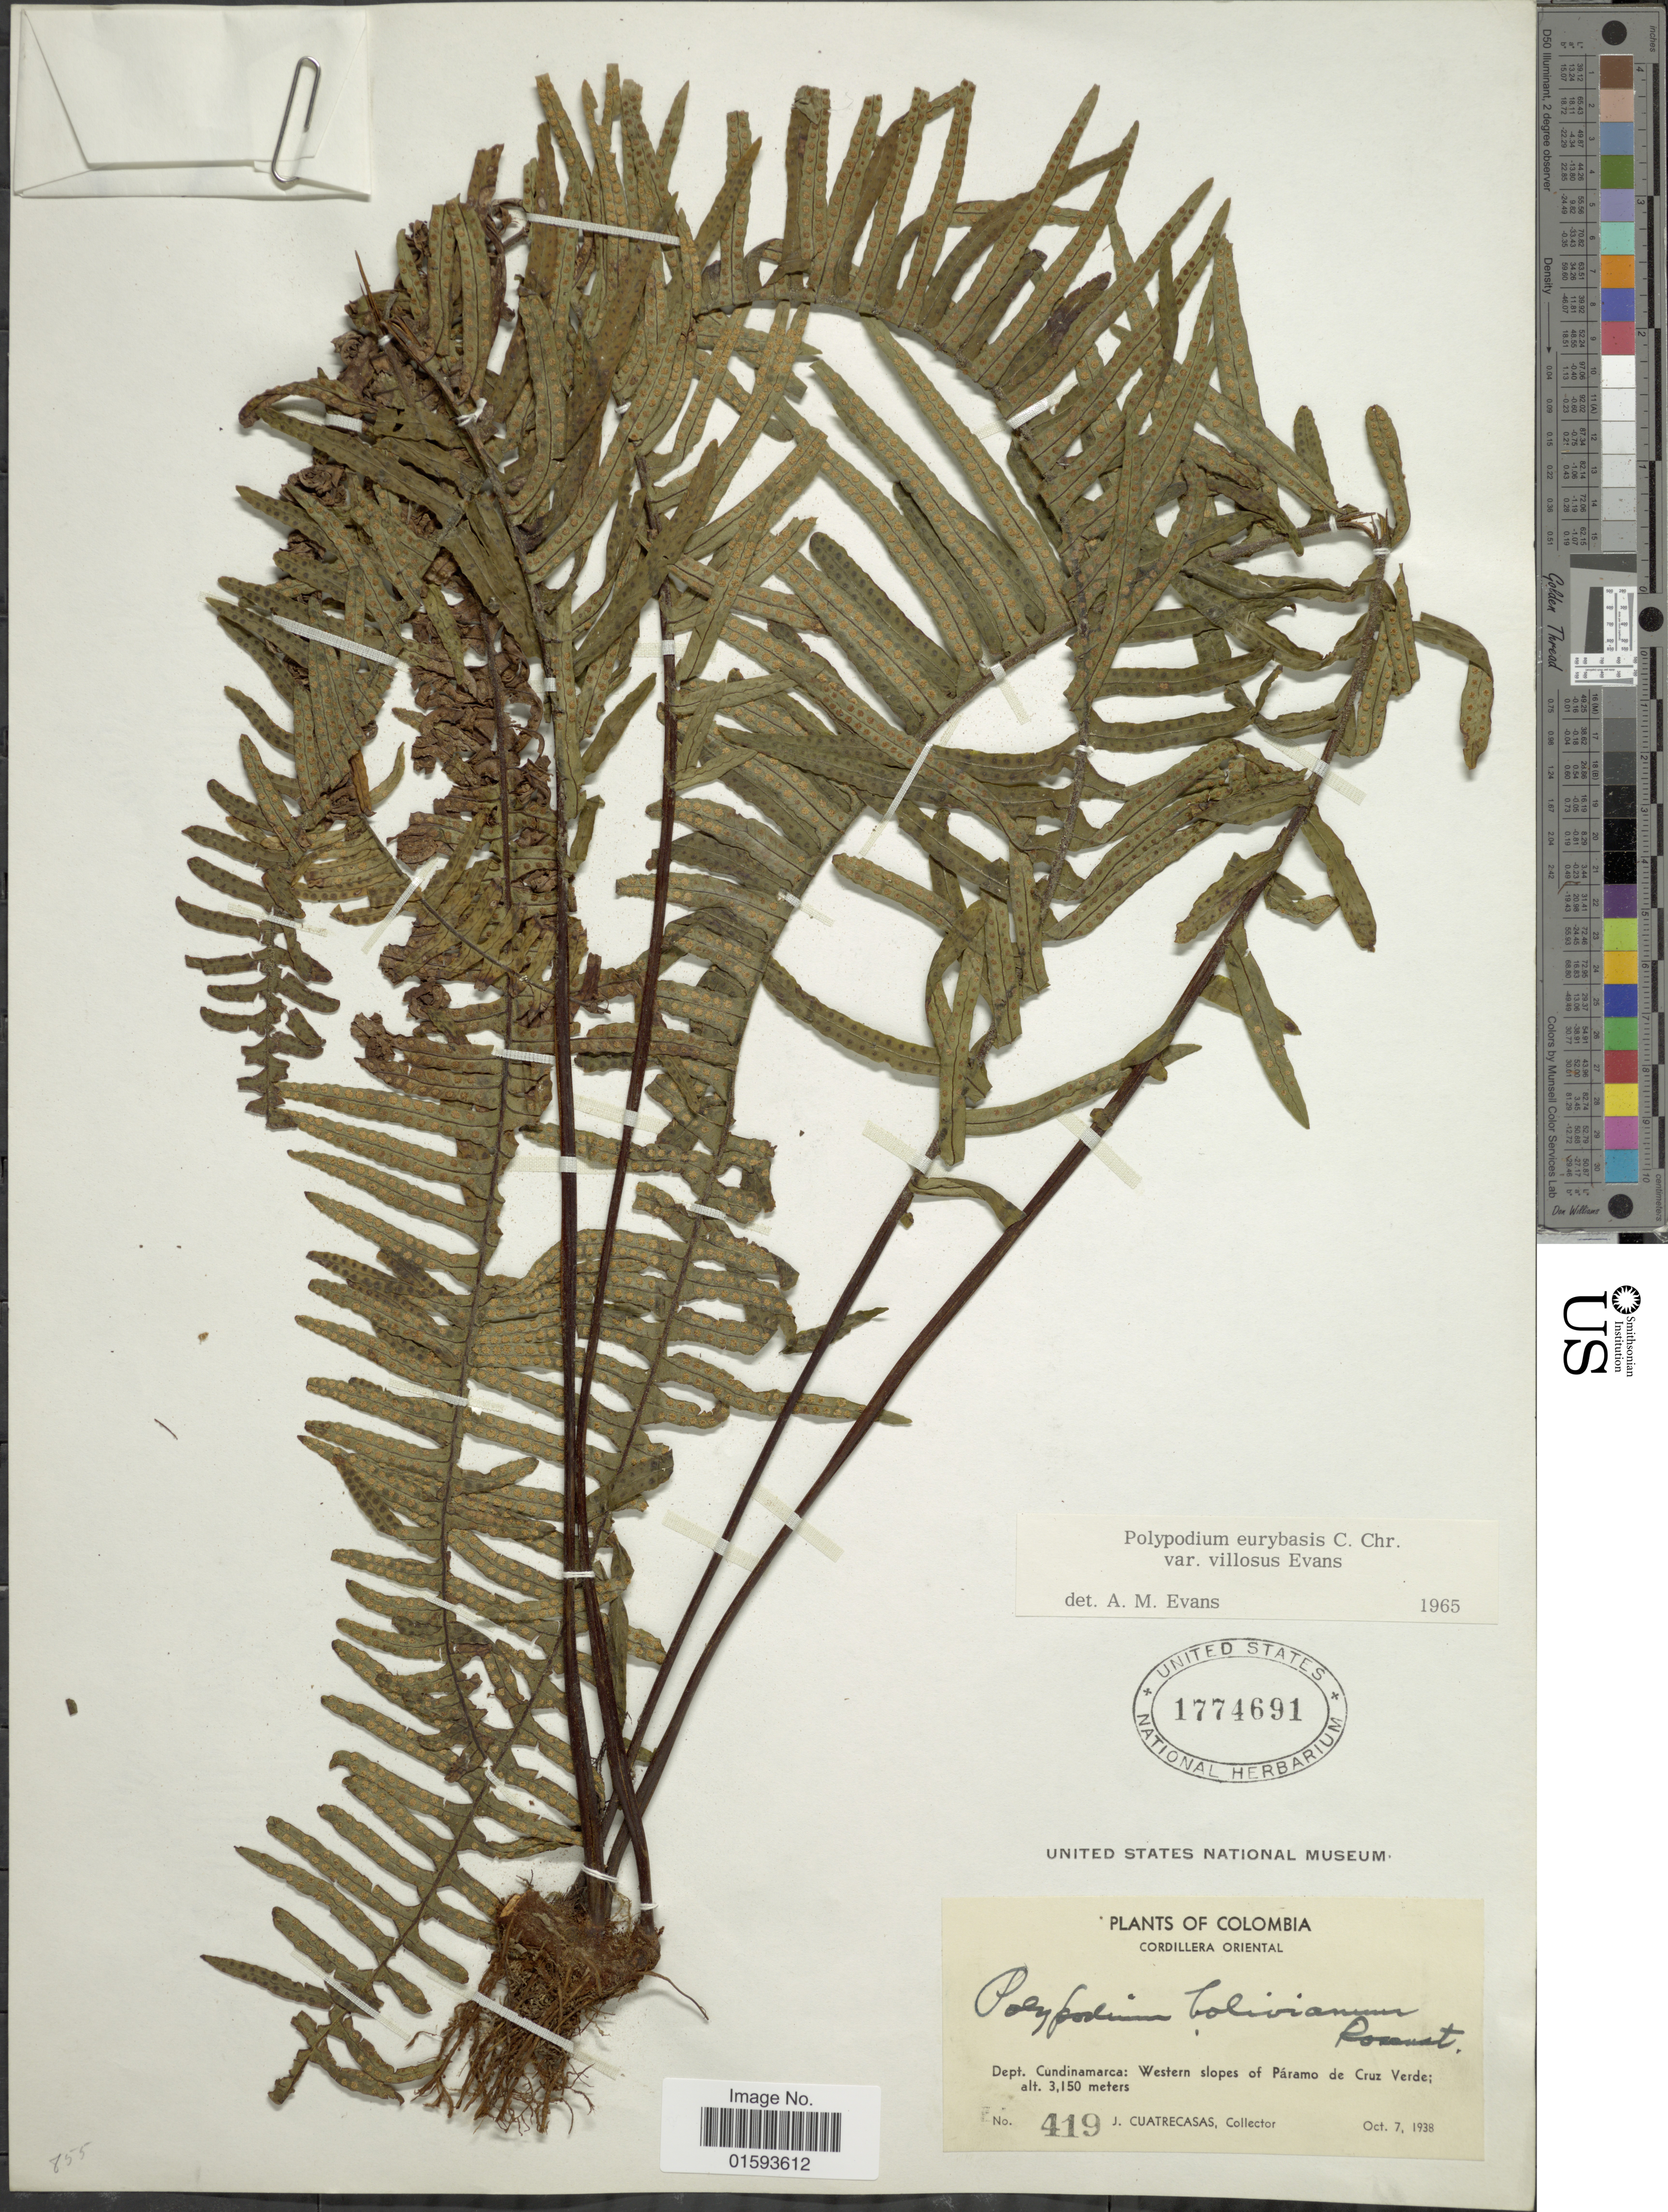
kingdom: Plantae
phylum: Tracheophyta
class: Polypodiopsida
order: Polypodiales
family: Polypodiaceae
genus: Pecluma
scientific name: Pecluma eurybasis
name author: (C. Chr.) M.G. Price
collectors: J. Cuatrecasas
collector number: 419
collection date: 1938-10-07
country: Colombia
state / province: Cundinamarca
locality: Western slopes of Paramo de Cruz Verde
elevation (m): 3150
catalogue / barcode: US 1774691